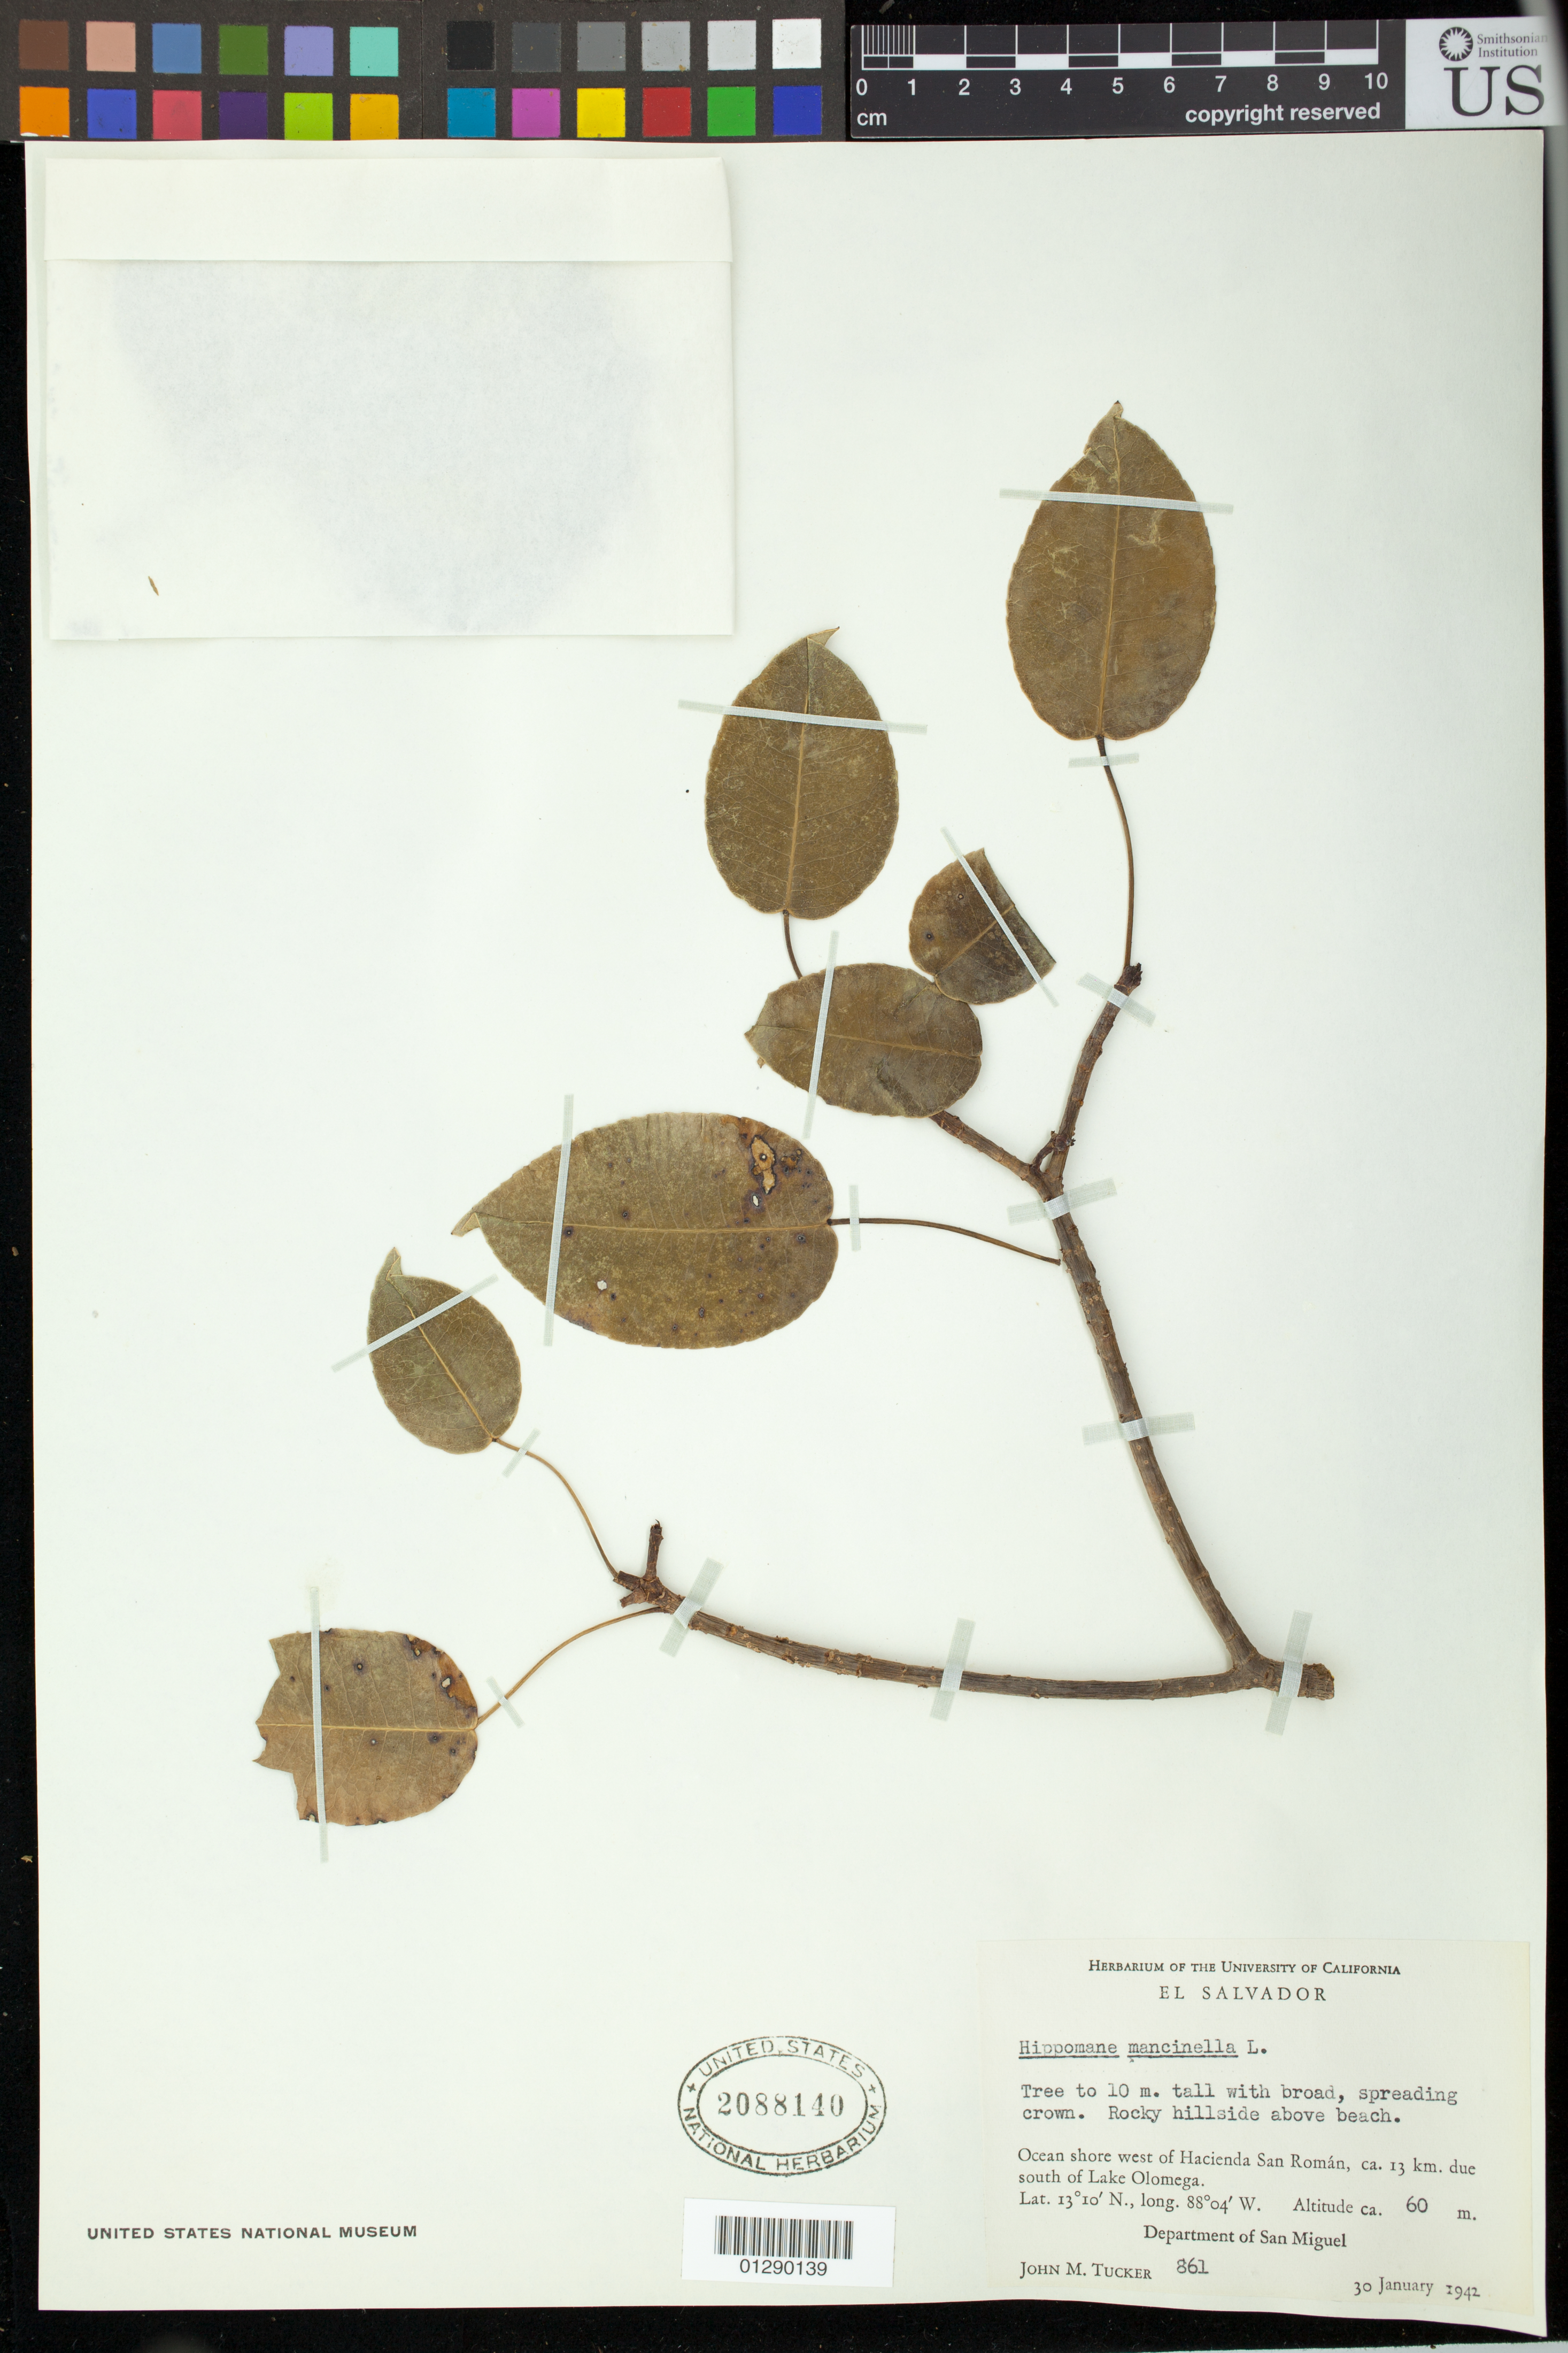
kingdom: Plantae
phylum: Tracheophyta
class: Magnoliopsida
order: Malpighiales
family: Euphorbiaceae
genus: Hippomane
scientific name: Hippomane mancinella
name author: L.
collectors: J. M. Tucker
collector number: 861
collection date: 1942-01-30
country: El Salvador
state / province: San Miguel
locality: Ocean shore west of Hacienda San Roman, ca. 13 km. due south of Lake Olomega.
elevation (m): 60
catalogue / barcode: US 2088140